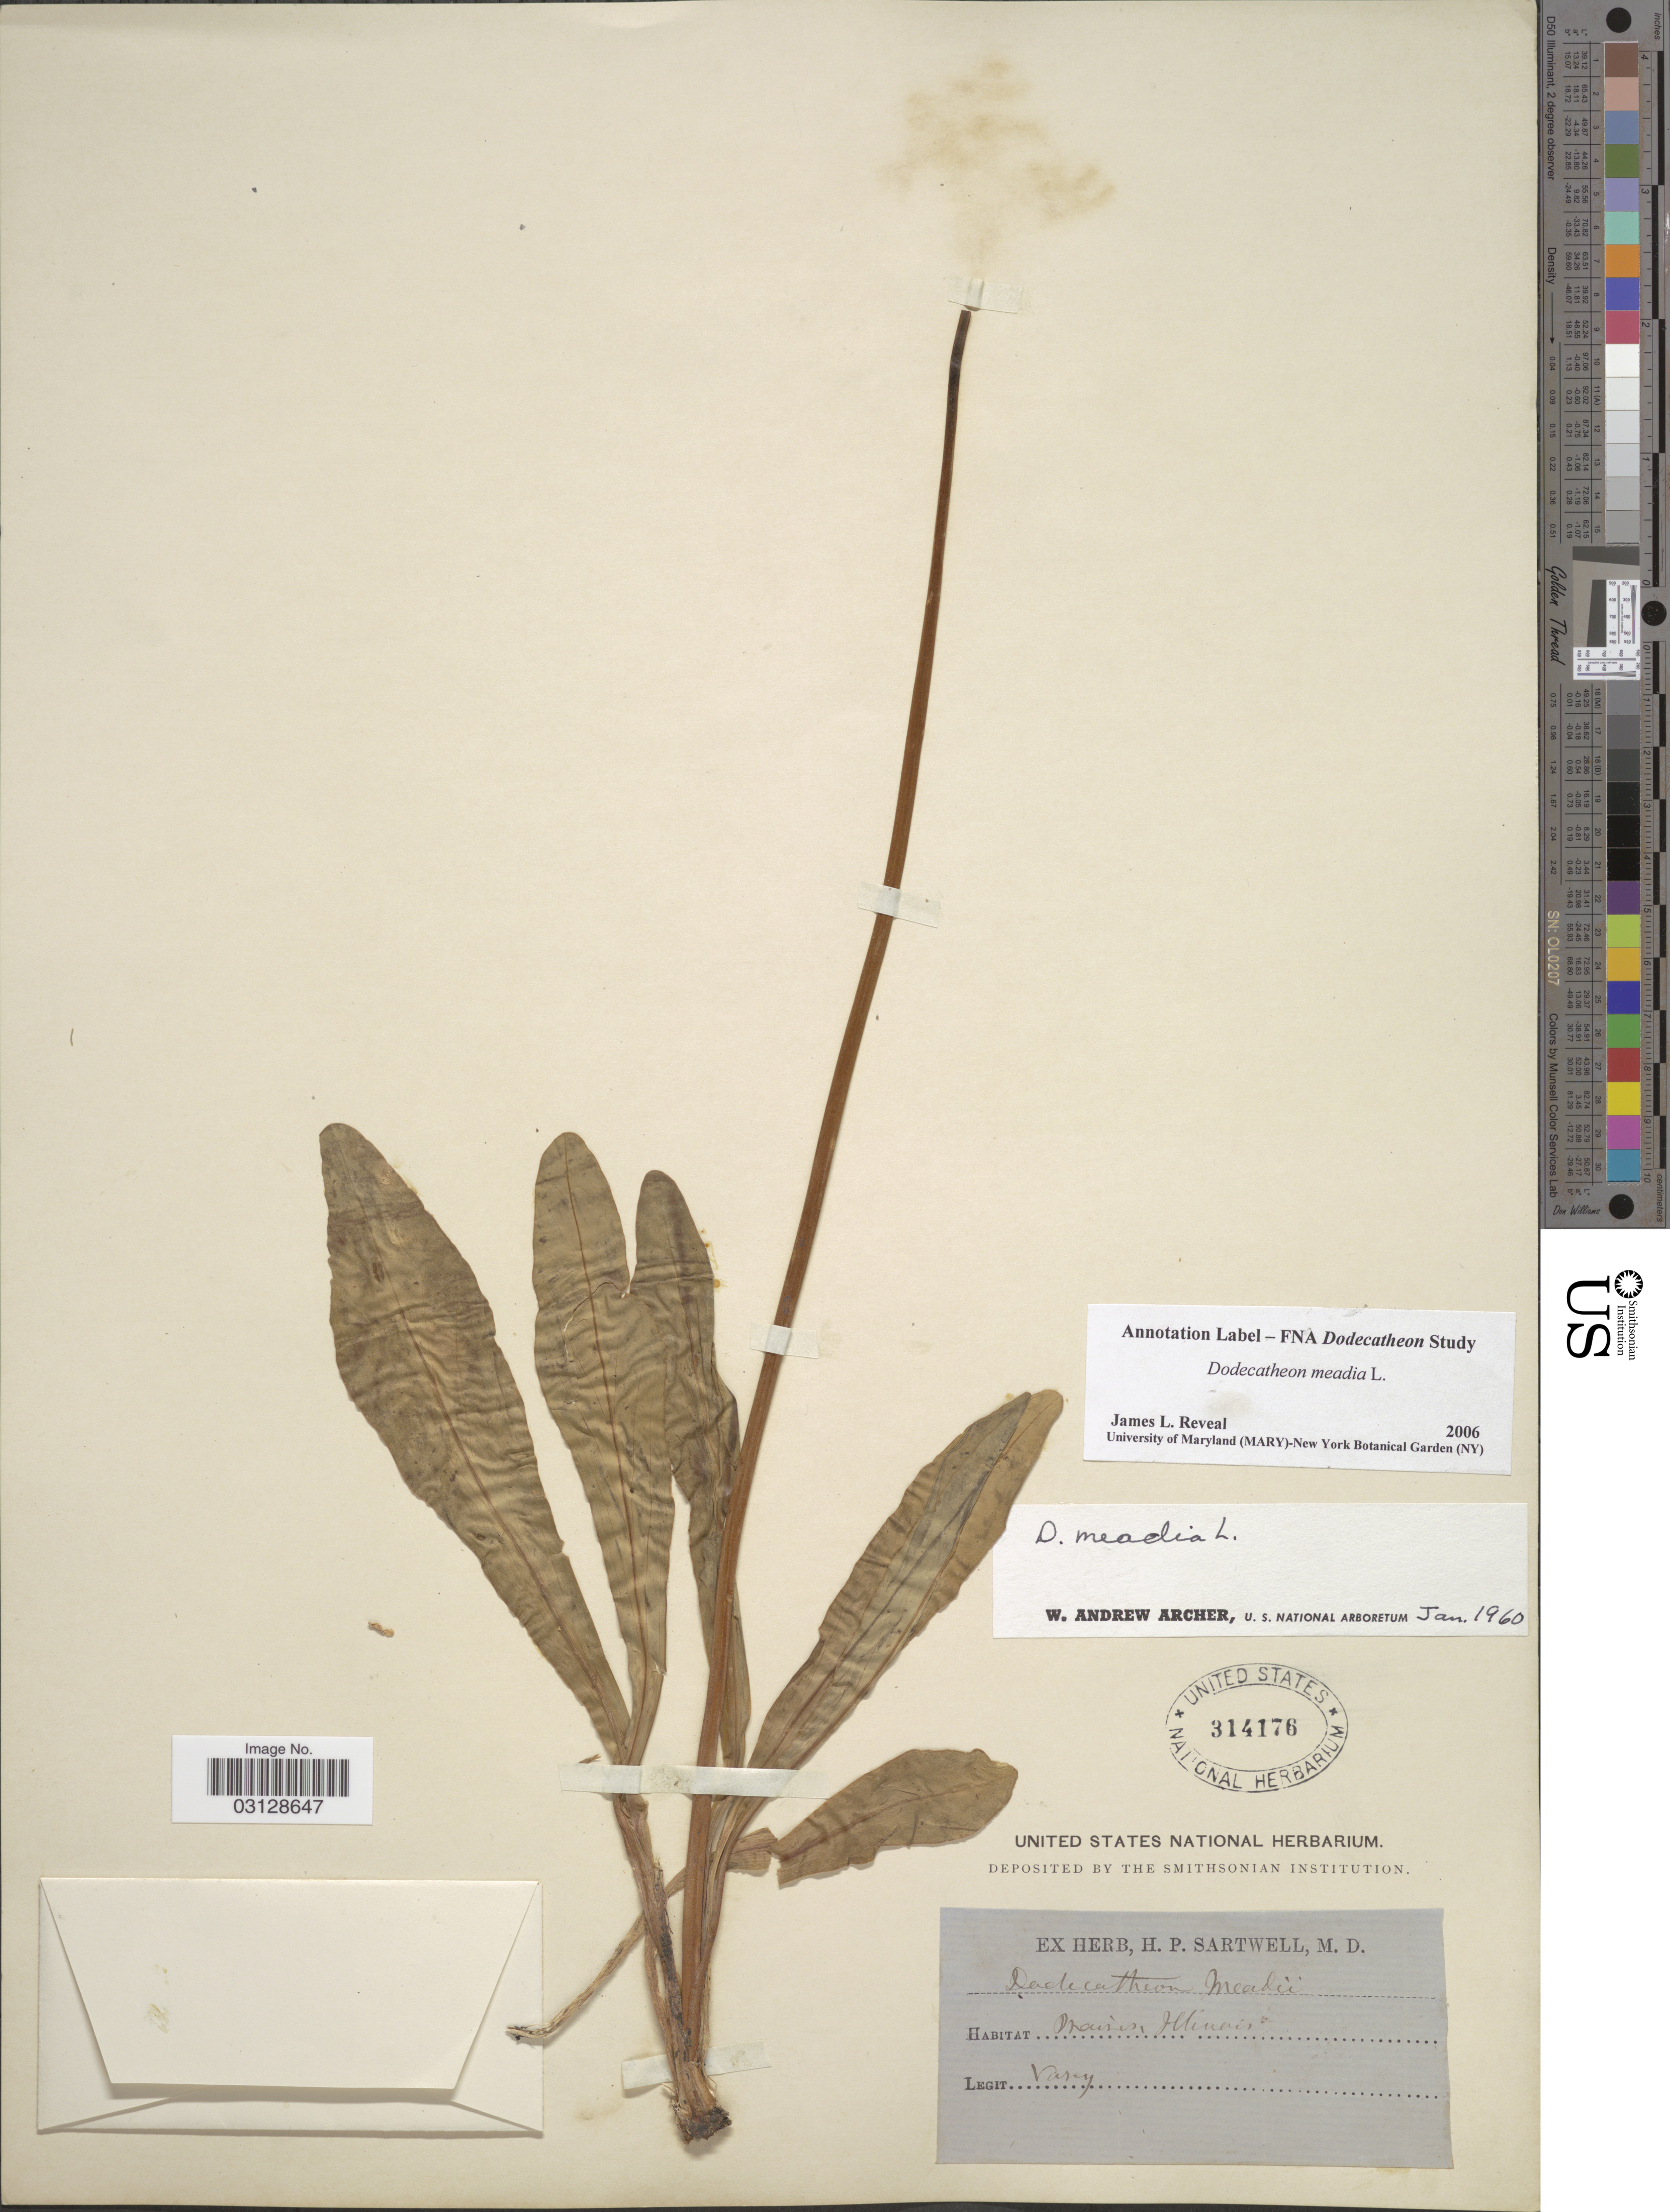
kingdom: Plantae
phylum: Tracheophyta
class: Magnoliopsida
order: Ericales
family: Primulaceae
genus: Dodecatheon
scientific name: Dodecatheon meadia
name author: L.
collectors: Vasey, --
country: United States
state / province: Illinois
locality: Prairies.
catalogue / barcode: US 314176